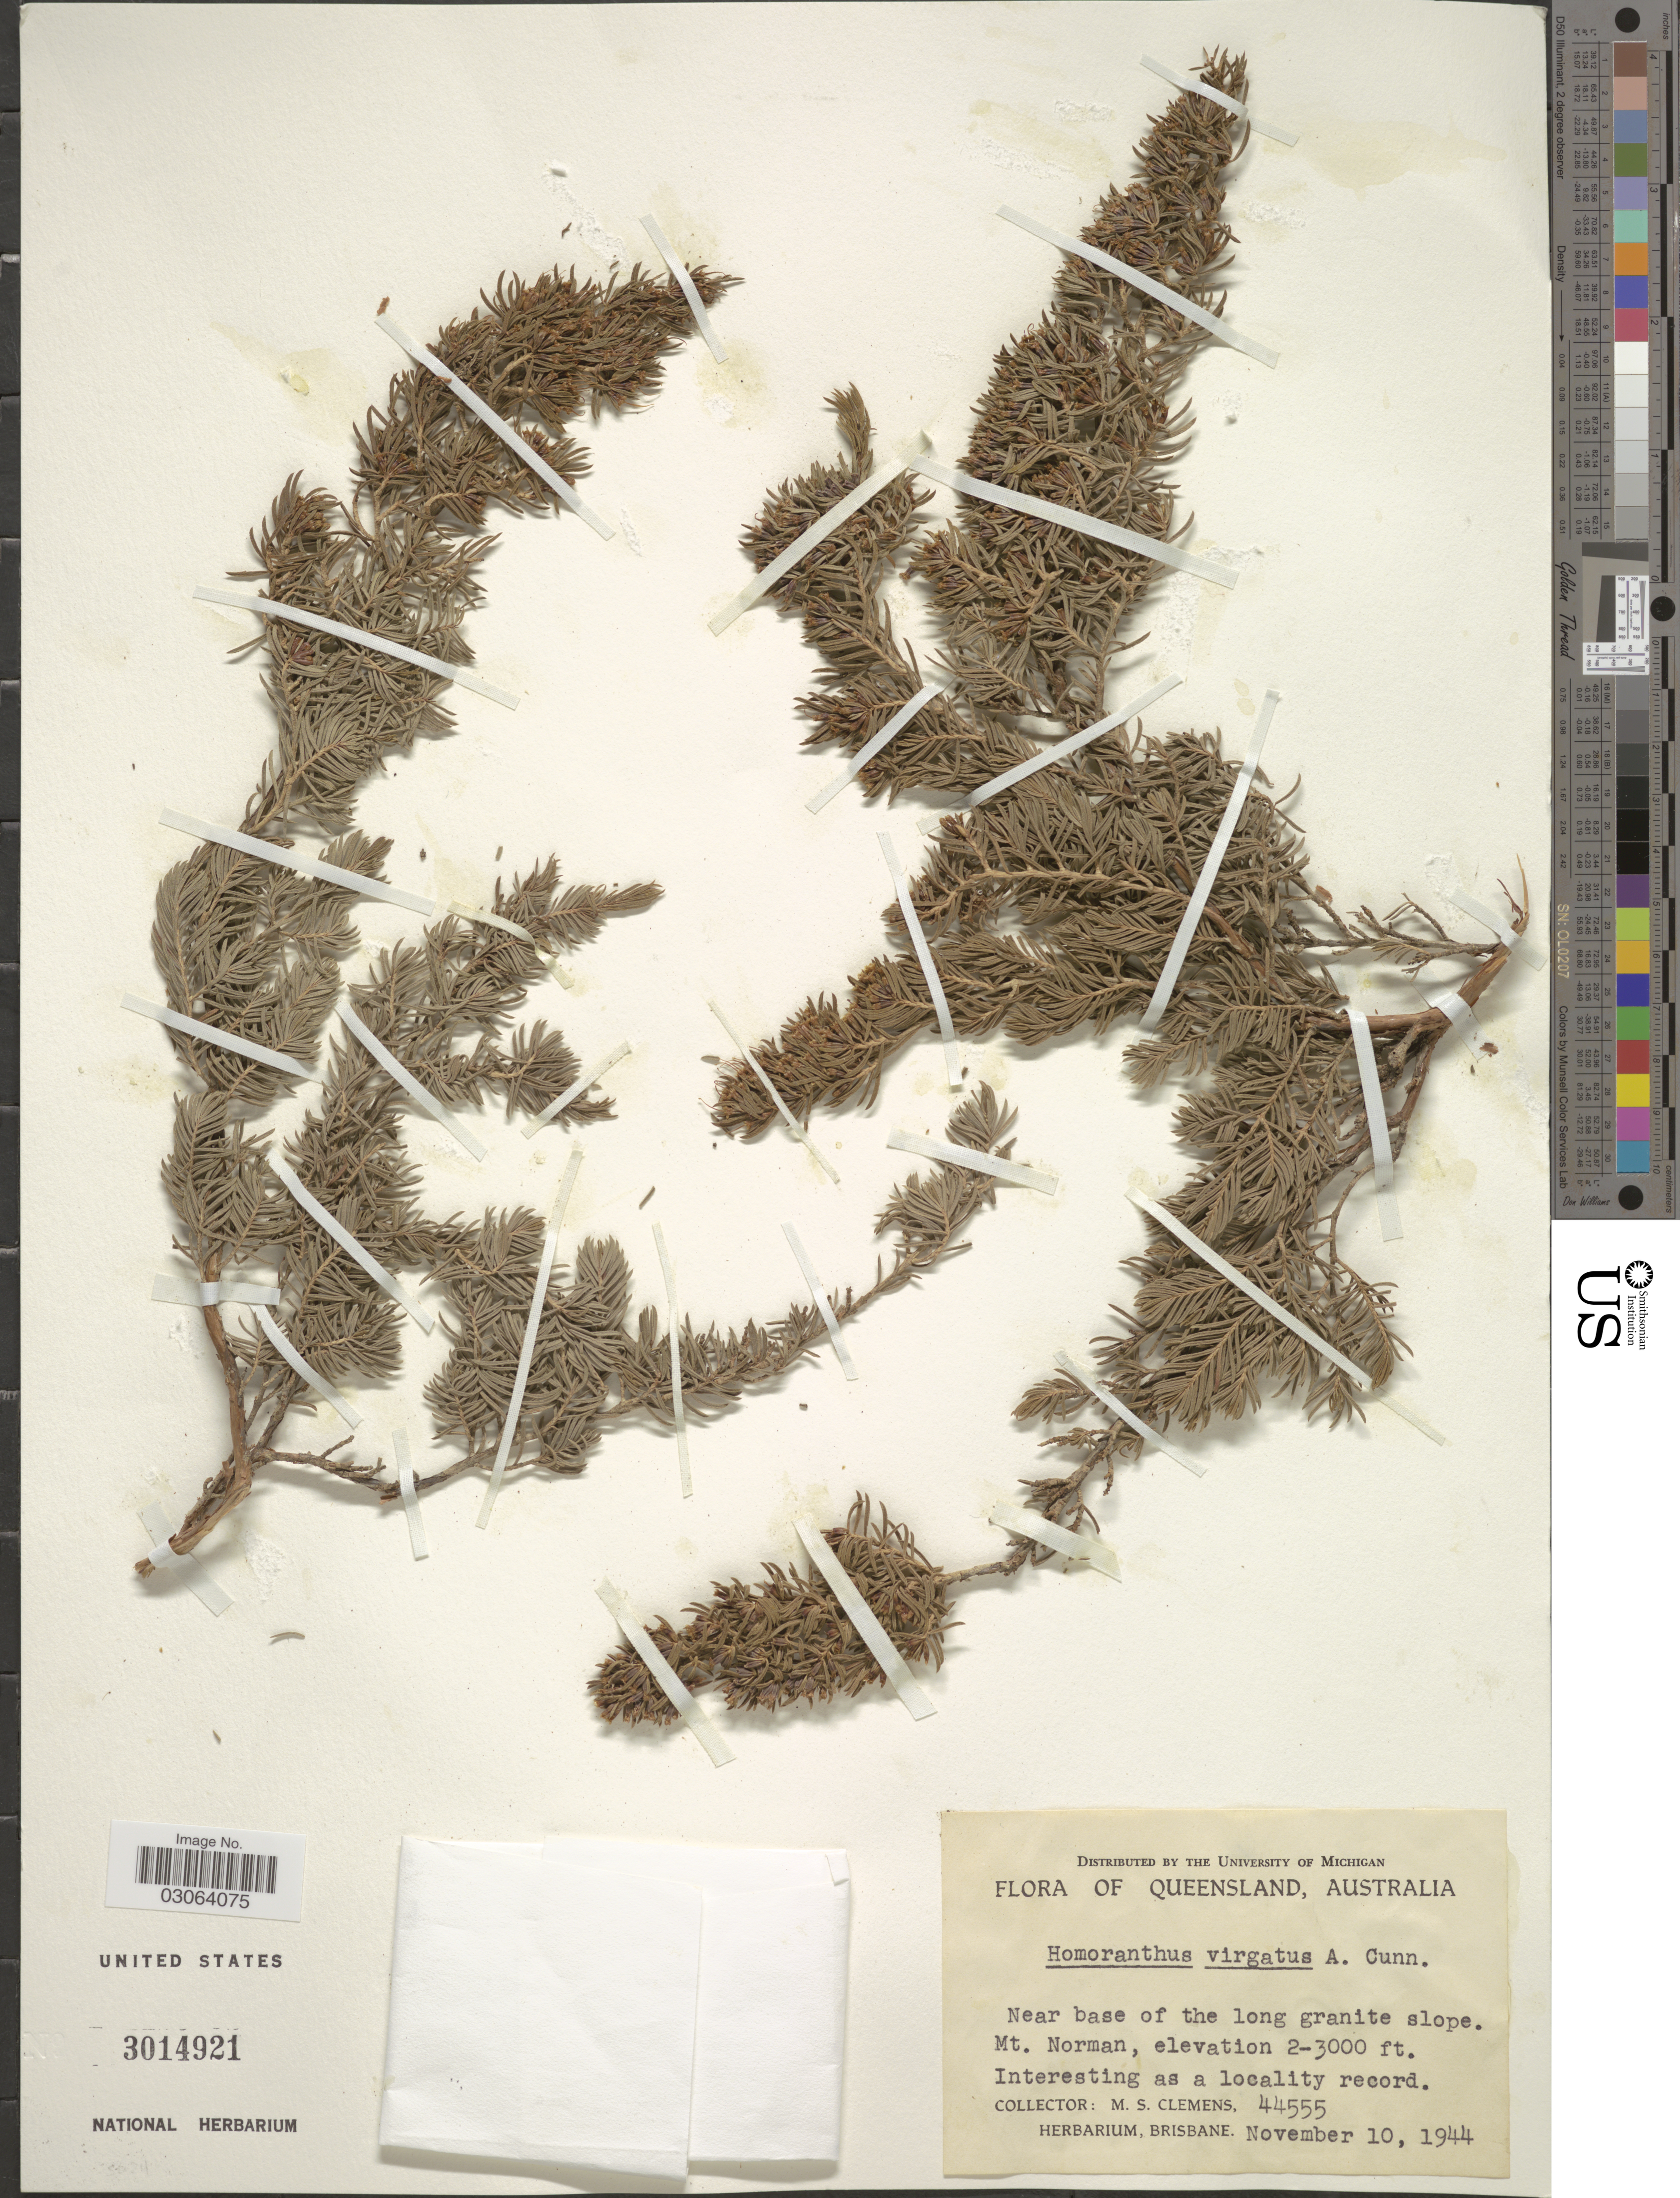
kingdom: Plantae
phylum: Tracheophyta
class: Magnoliopsida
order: Myrtales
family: Myrtaceae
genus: Homoranthus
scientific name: Homoranthus virgatus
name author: A. Cunn. ex Schauer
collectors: M. S. Clemens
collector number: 44555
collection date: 1944-11-10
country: Australia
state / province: Queensland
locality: Near base of the long granite slope, Mt. Norman.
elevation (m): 610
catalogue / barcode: US 3014921